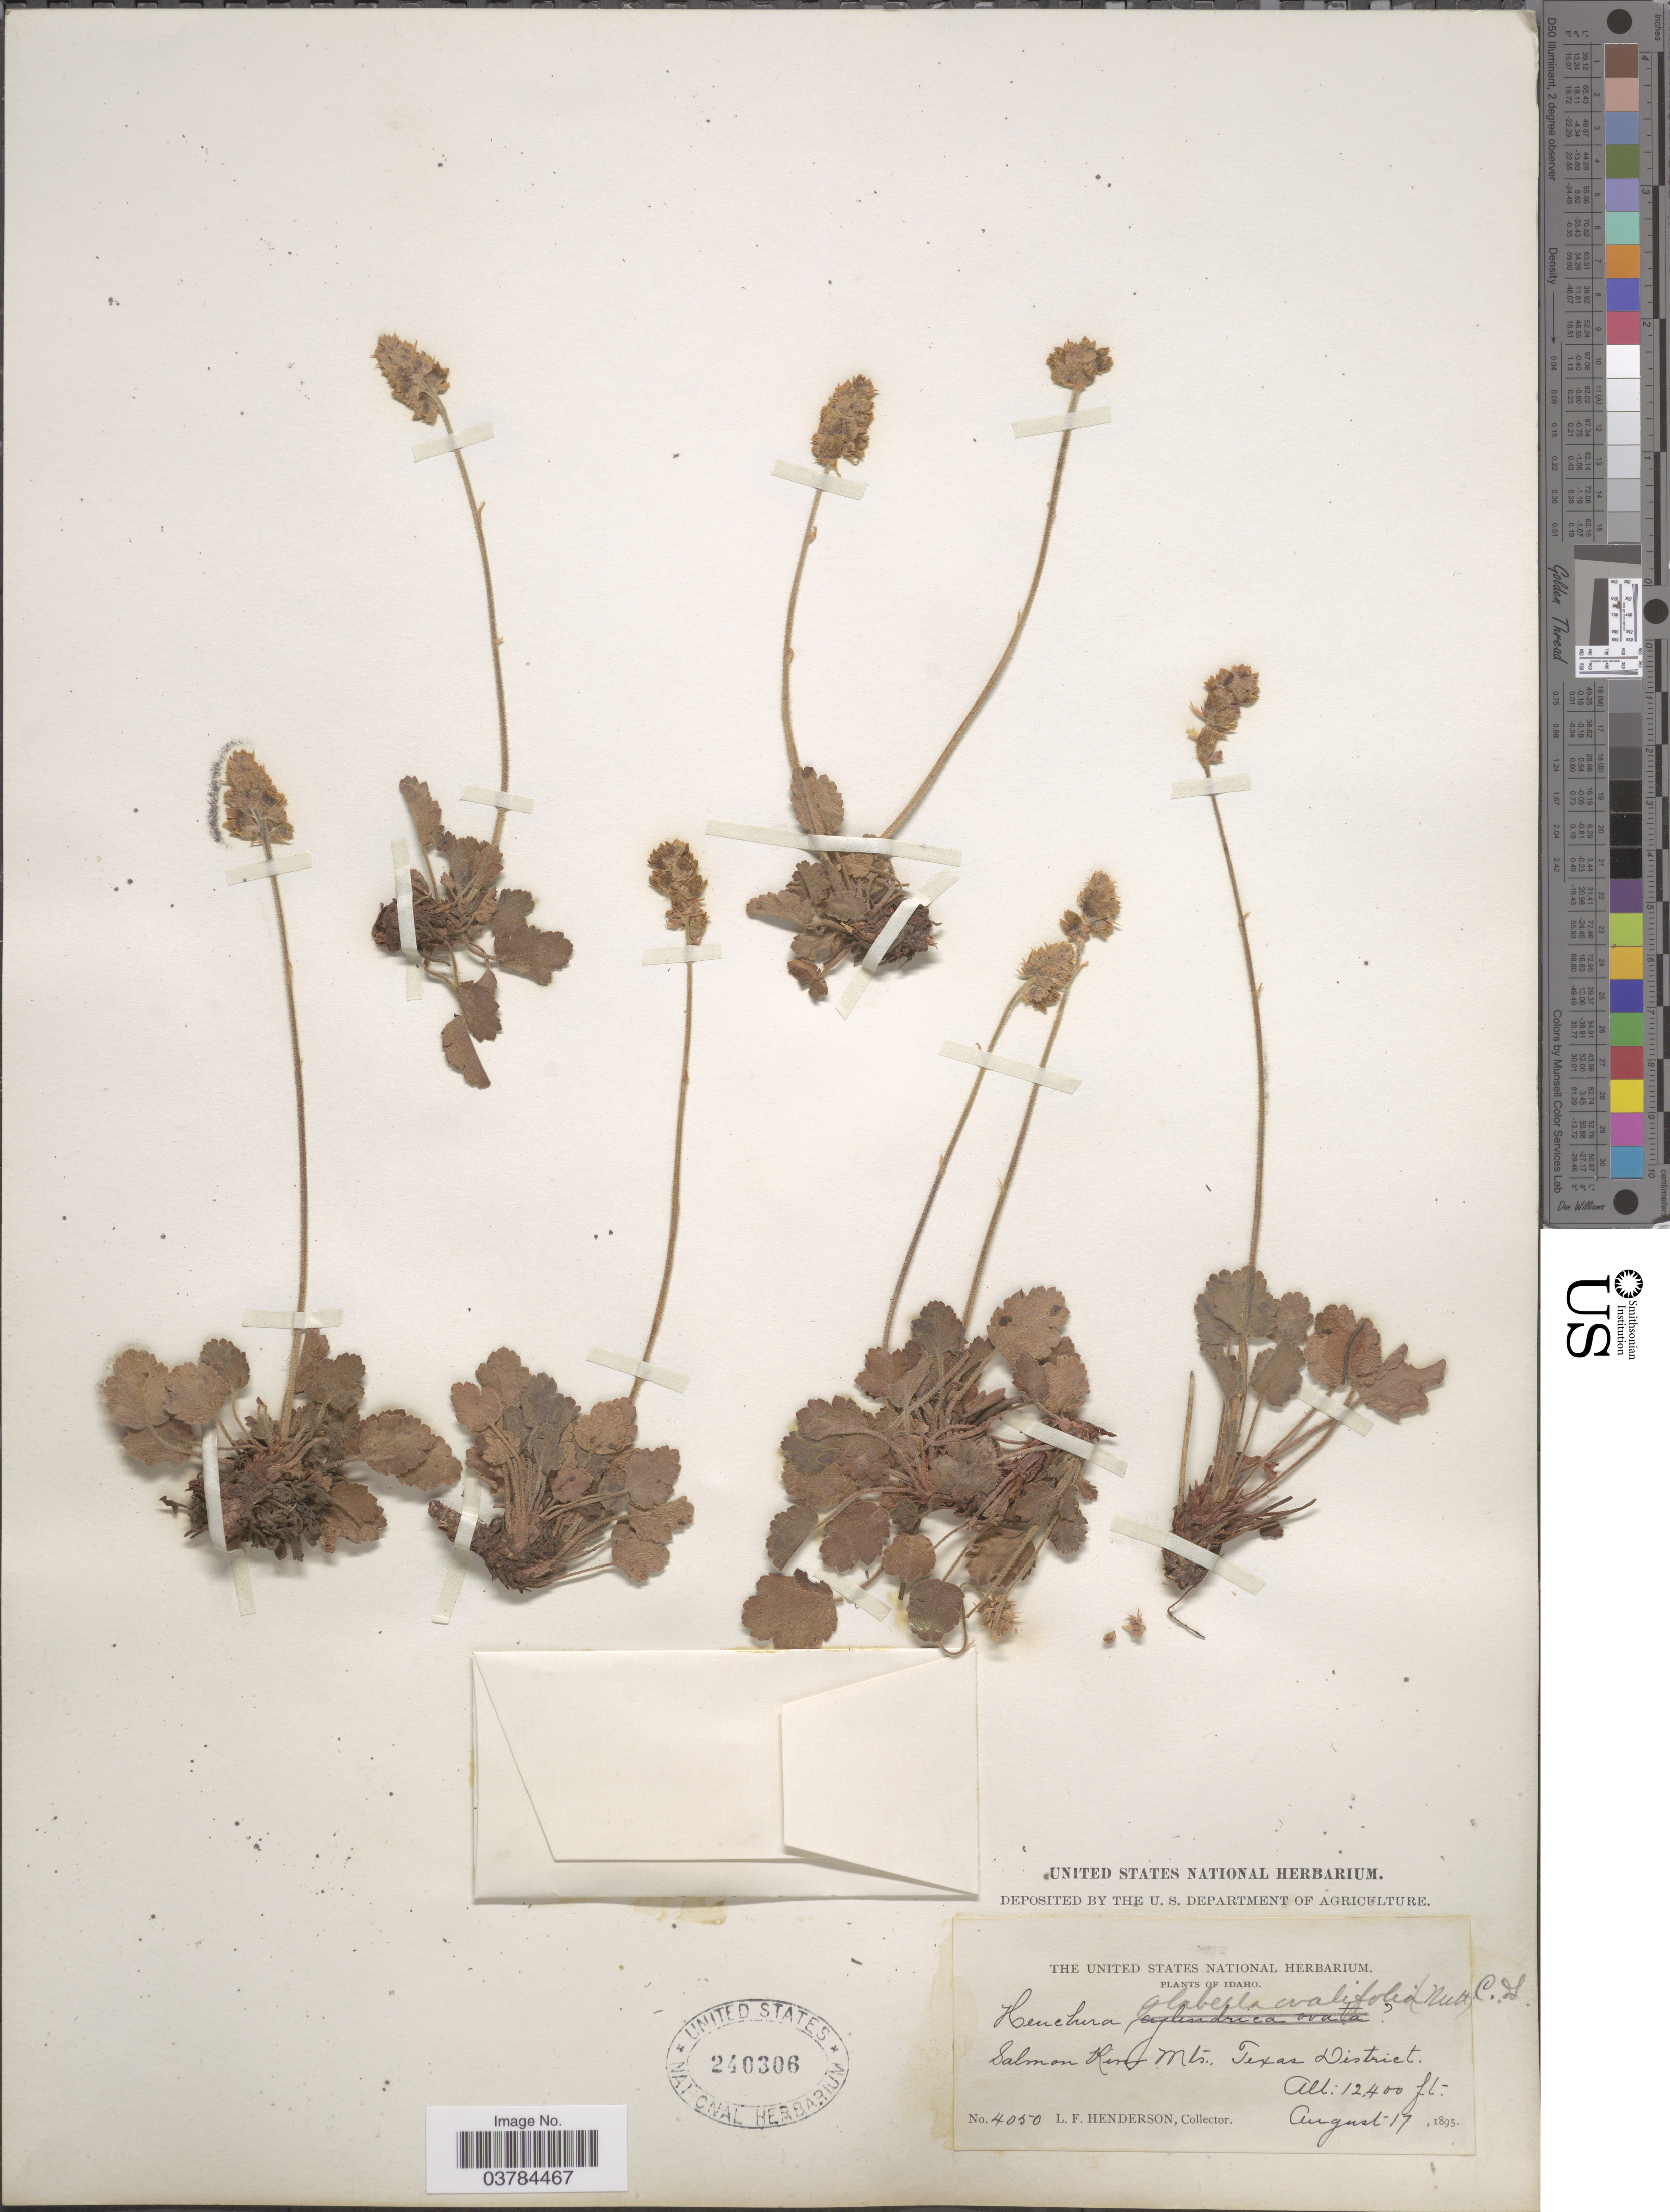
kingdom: Plantae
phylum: Tracheophyta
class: Magnoliopsida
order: Saxifragales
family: Saxifragaceae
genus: Heuchera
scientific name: Heuchera glabella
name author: Torr. & A. Gray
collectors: L. Henderson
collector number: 4050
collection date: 1895-08-17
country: United States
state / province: Idaho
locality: Salmon River Mts., Texas District.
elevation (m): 3780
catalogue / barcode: US 240306